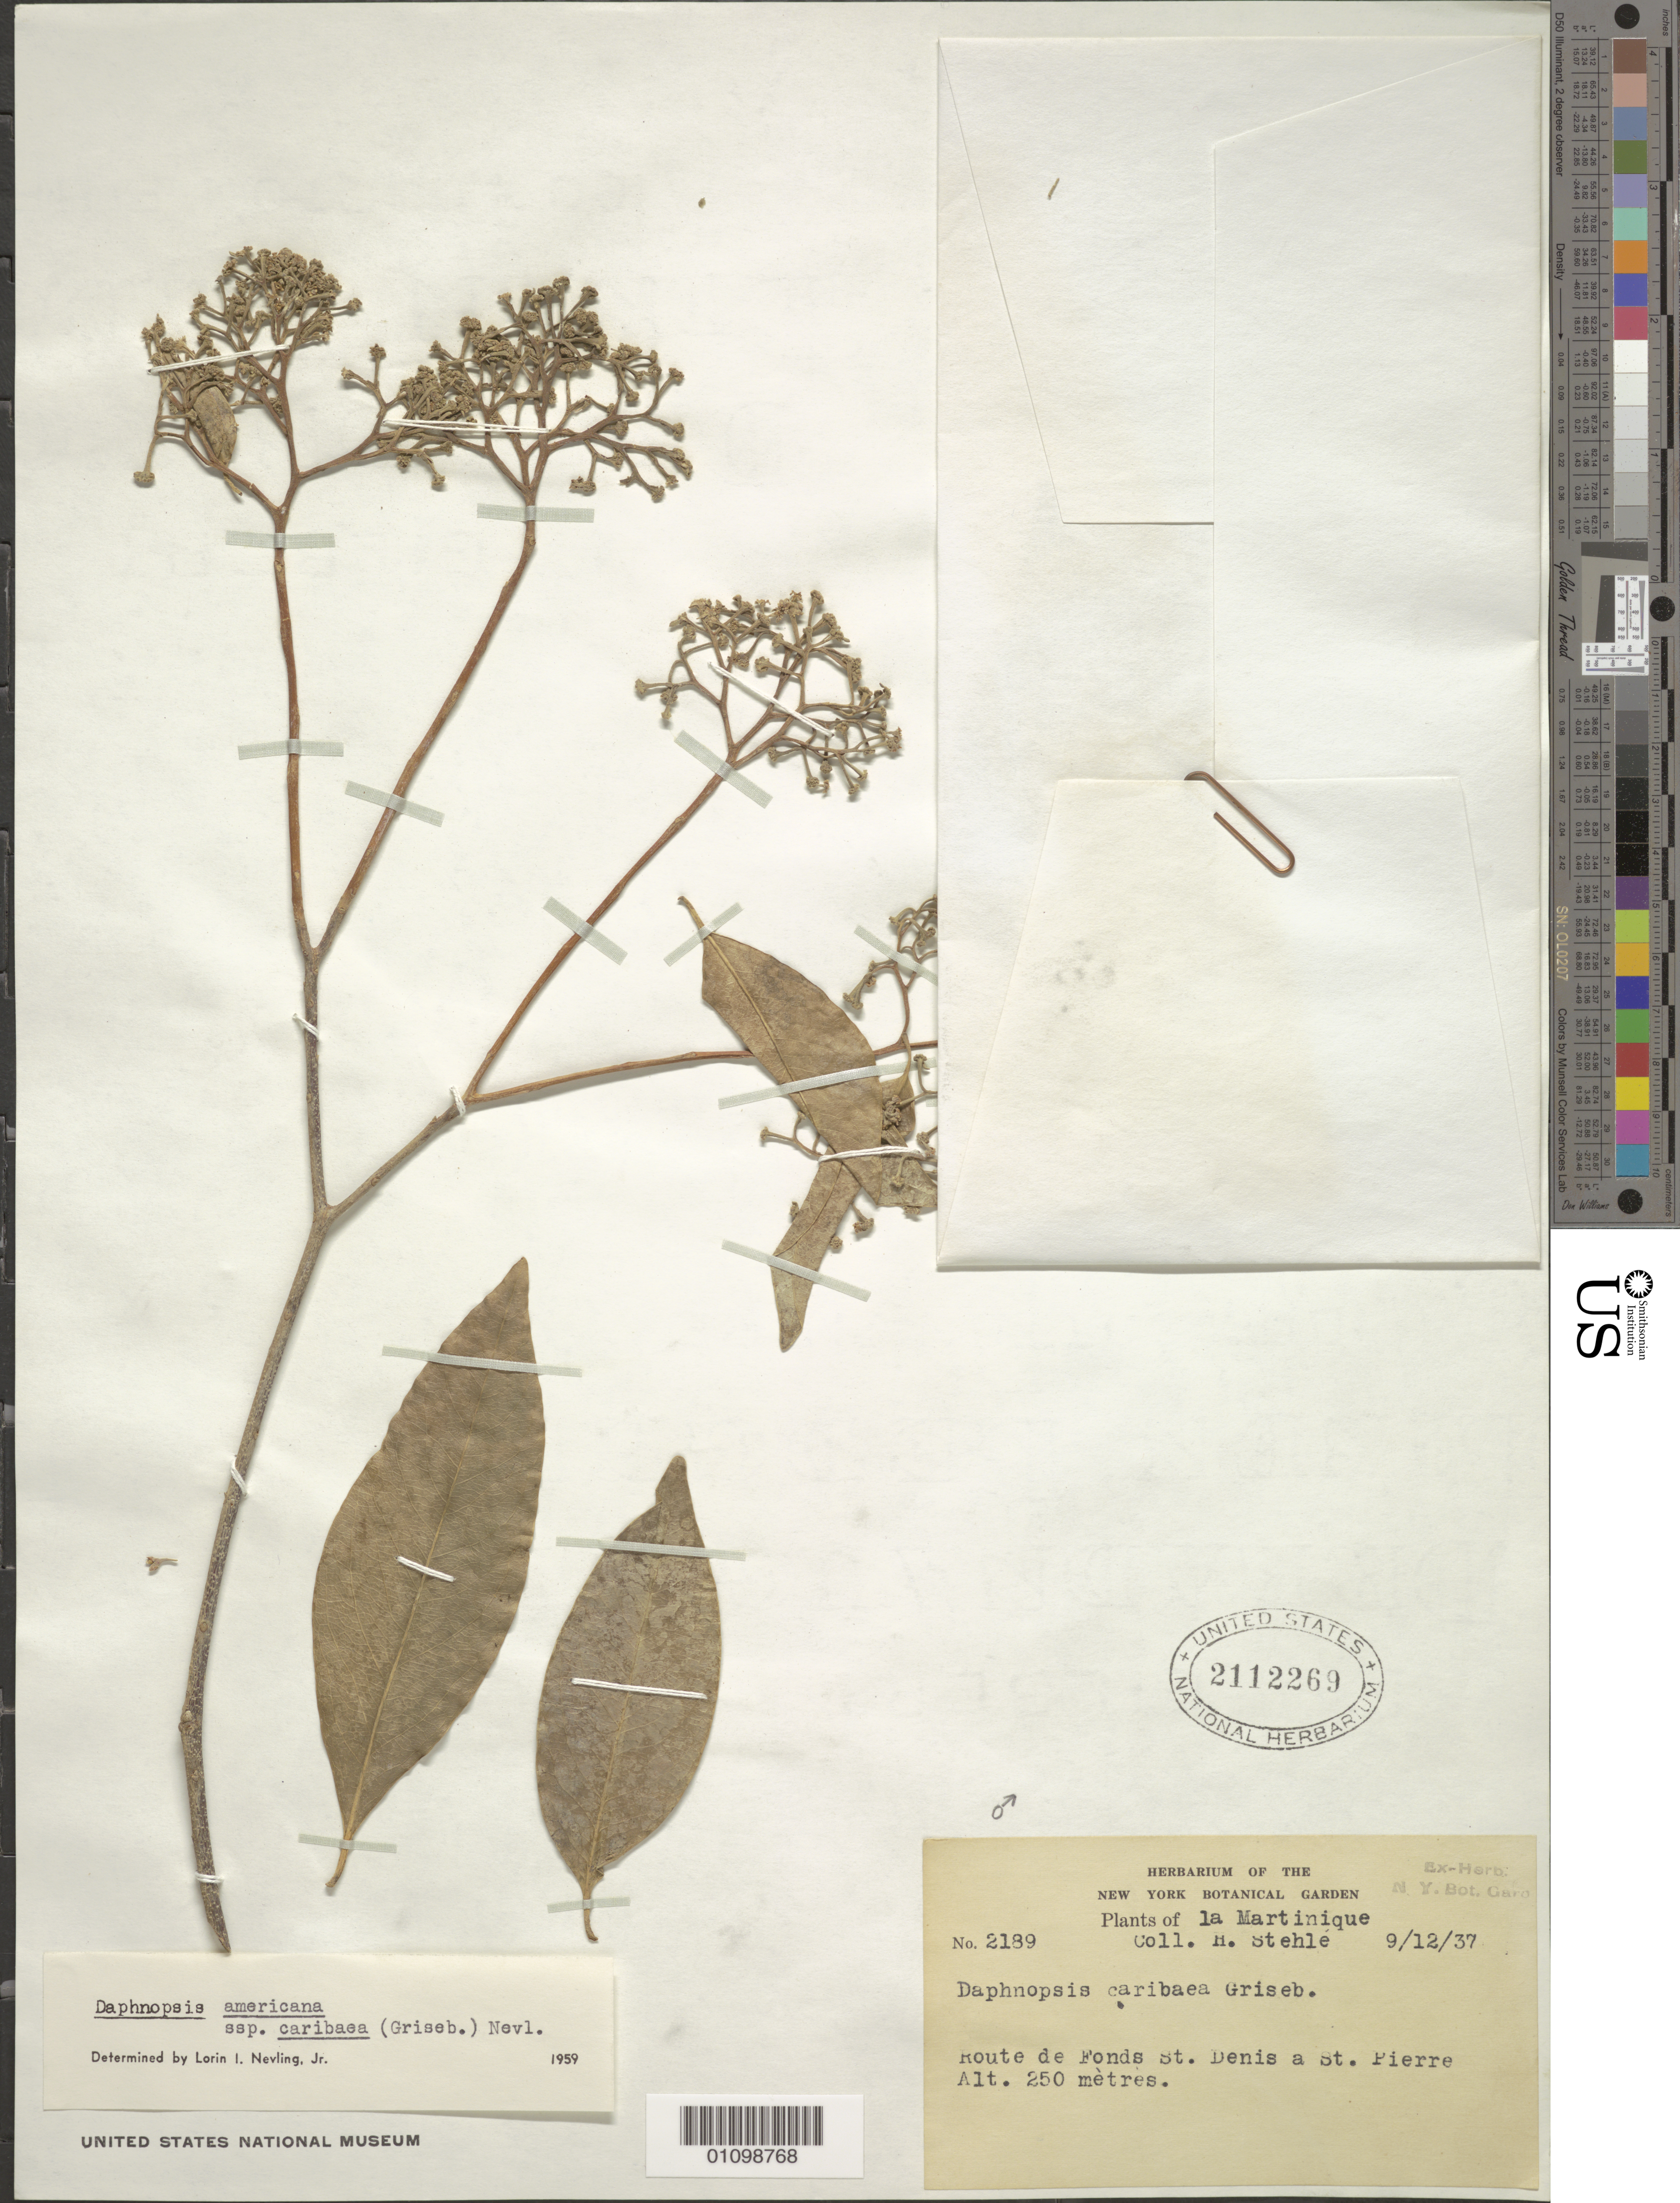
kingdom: Plantae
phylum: Tracheophyta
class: Magnoliopsida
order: Malvales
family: Thymelaeaceae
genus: Daphnopsis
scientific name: Daphnopsis americana subsp. caribaea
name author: (Griseb.) Nevling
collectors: H. Stehlé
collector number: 2189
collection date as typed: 09 Dec 1937 or 12 Sep 1937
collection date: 1937-09-12 or 1937-12-09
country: Martinique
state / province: Saint-Pierre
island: Martinique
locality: Route de Fonds St. Denis a St. Pierre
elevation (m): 250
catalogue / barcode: US 2112269